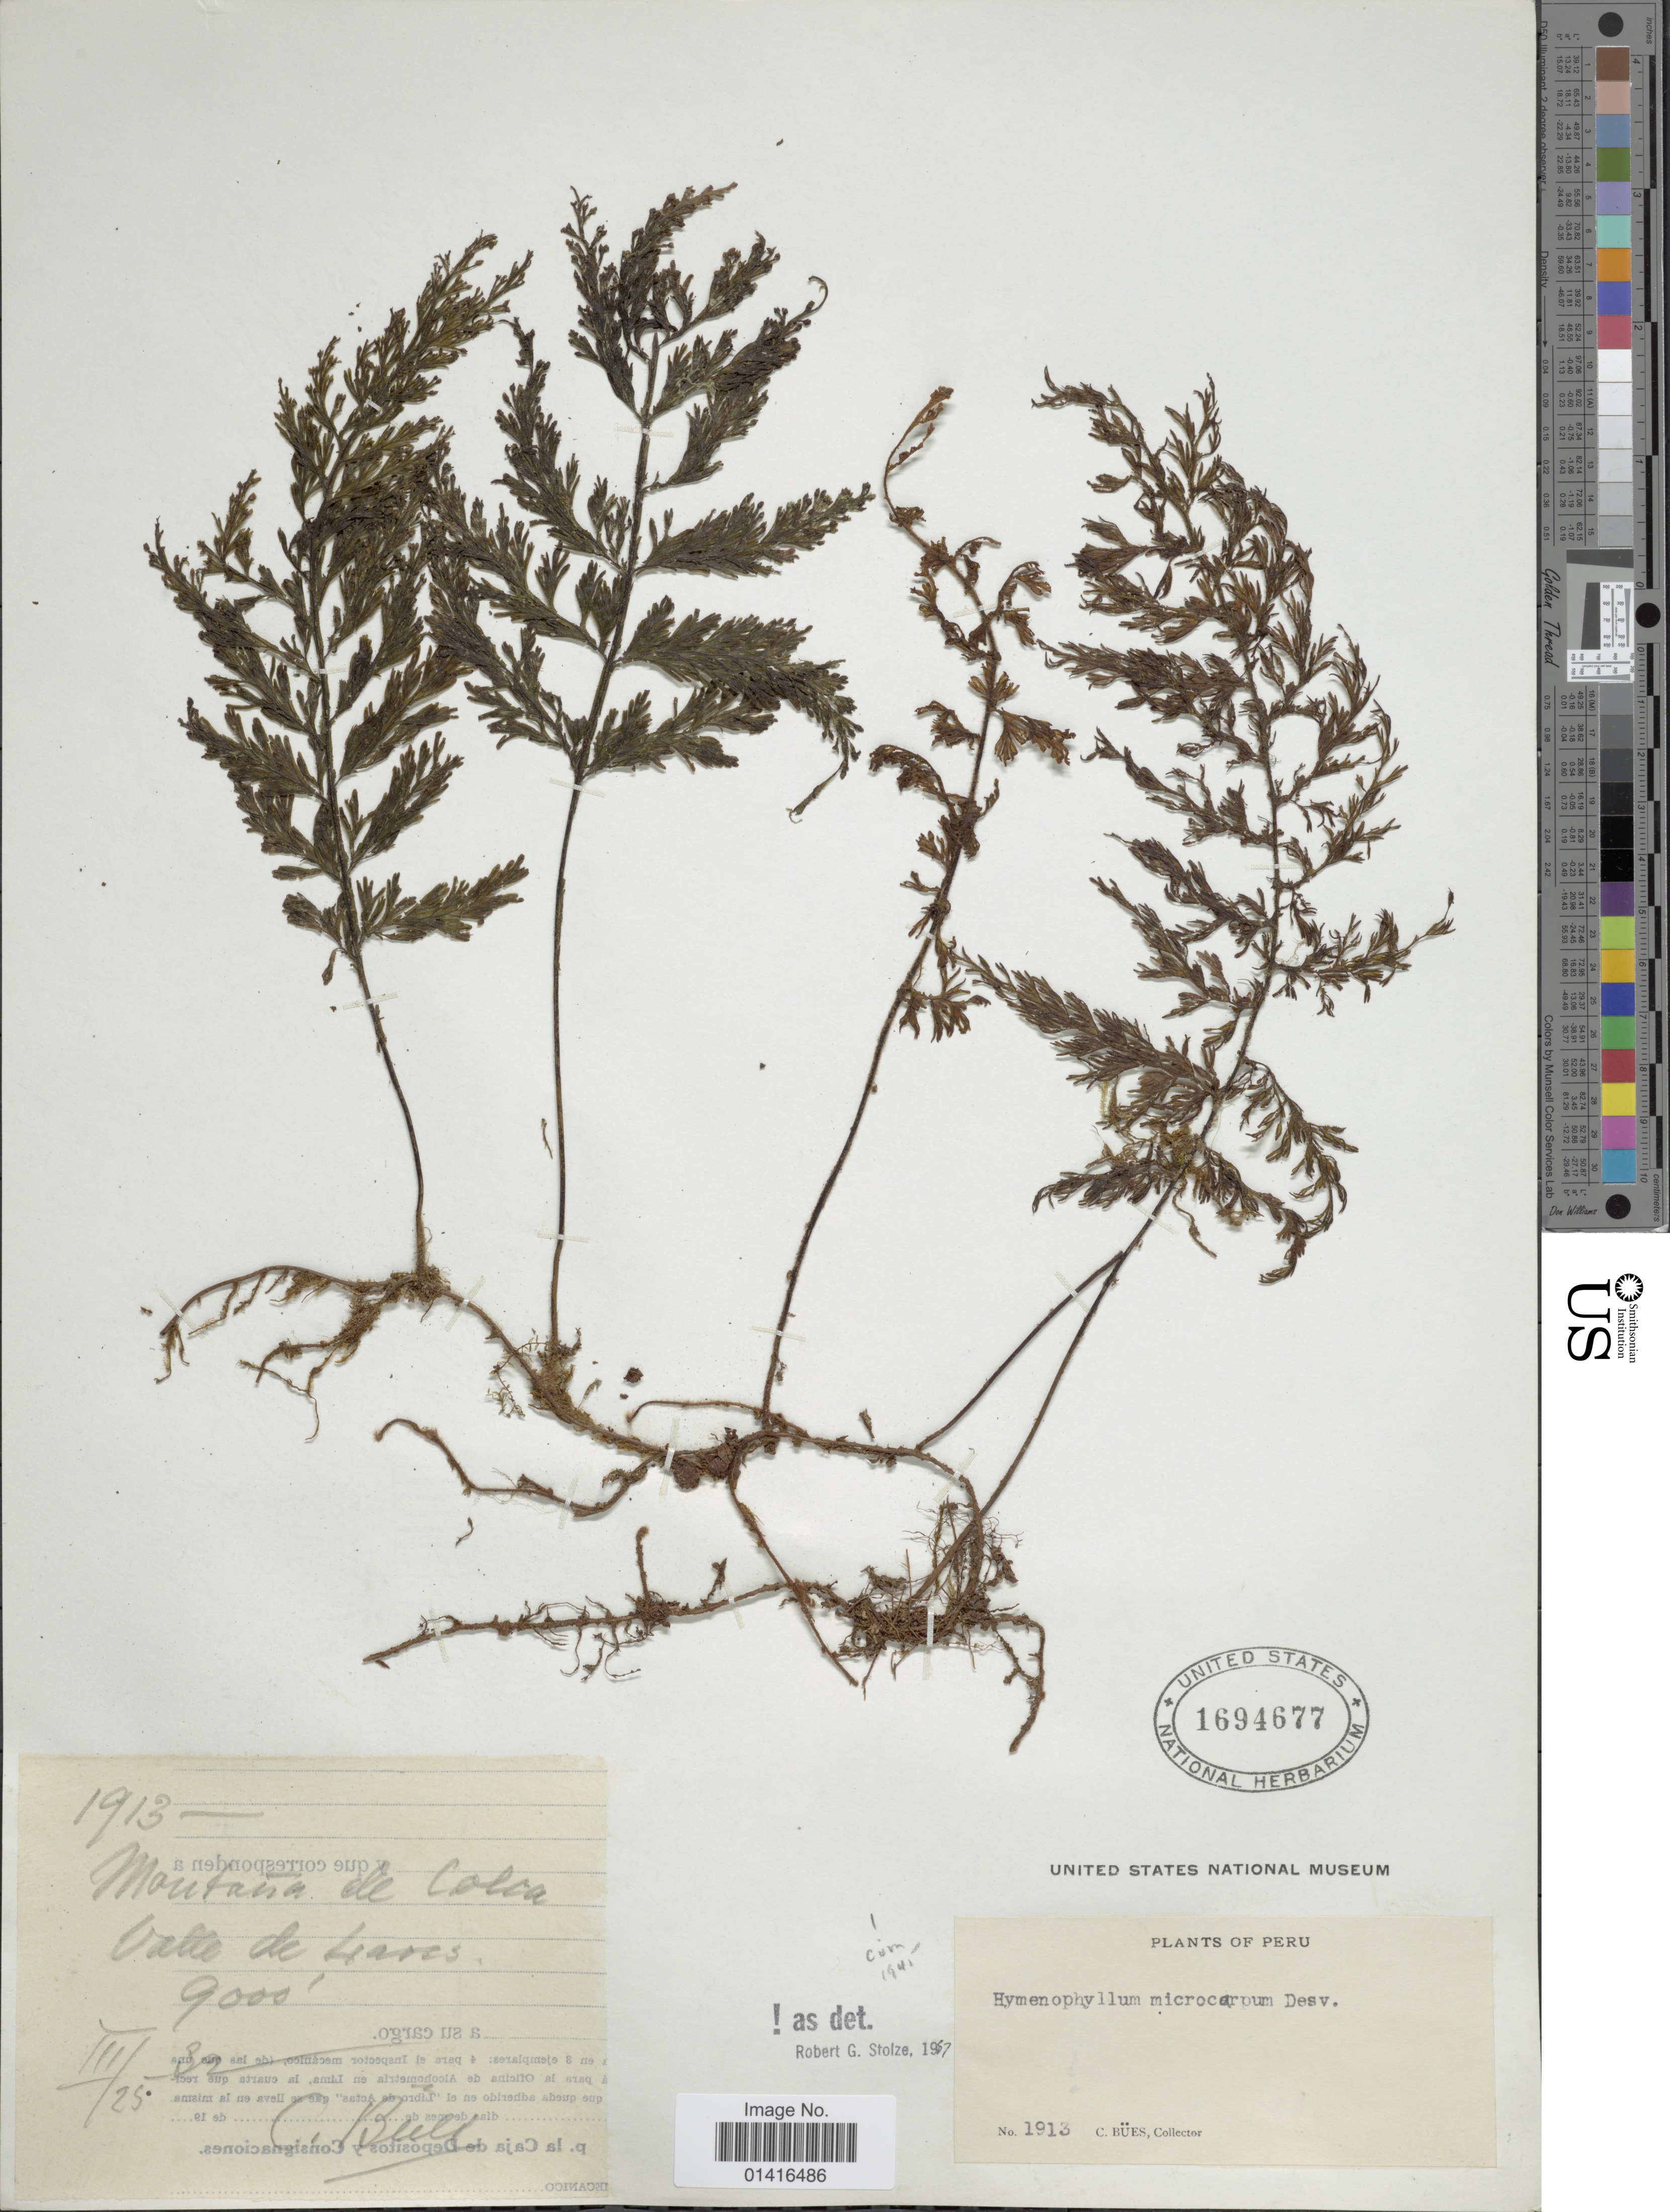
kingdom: Plantae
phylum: Tracheophyta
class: Polypodiopsida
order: Hymenophyllales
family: Hymenophyllaceae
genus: Hymenophyllum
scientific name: Hymenophyllum microcarpum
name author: (Desv.) Lellinger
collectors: C. Bues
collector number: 1913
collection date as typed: Transcribed d/m/y: 25/3/32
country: Peru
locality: Montaña de Colca. Valle de Lares.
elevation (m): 2743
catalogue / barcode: US 1694677